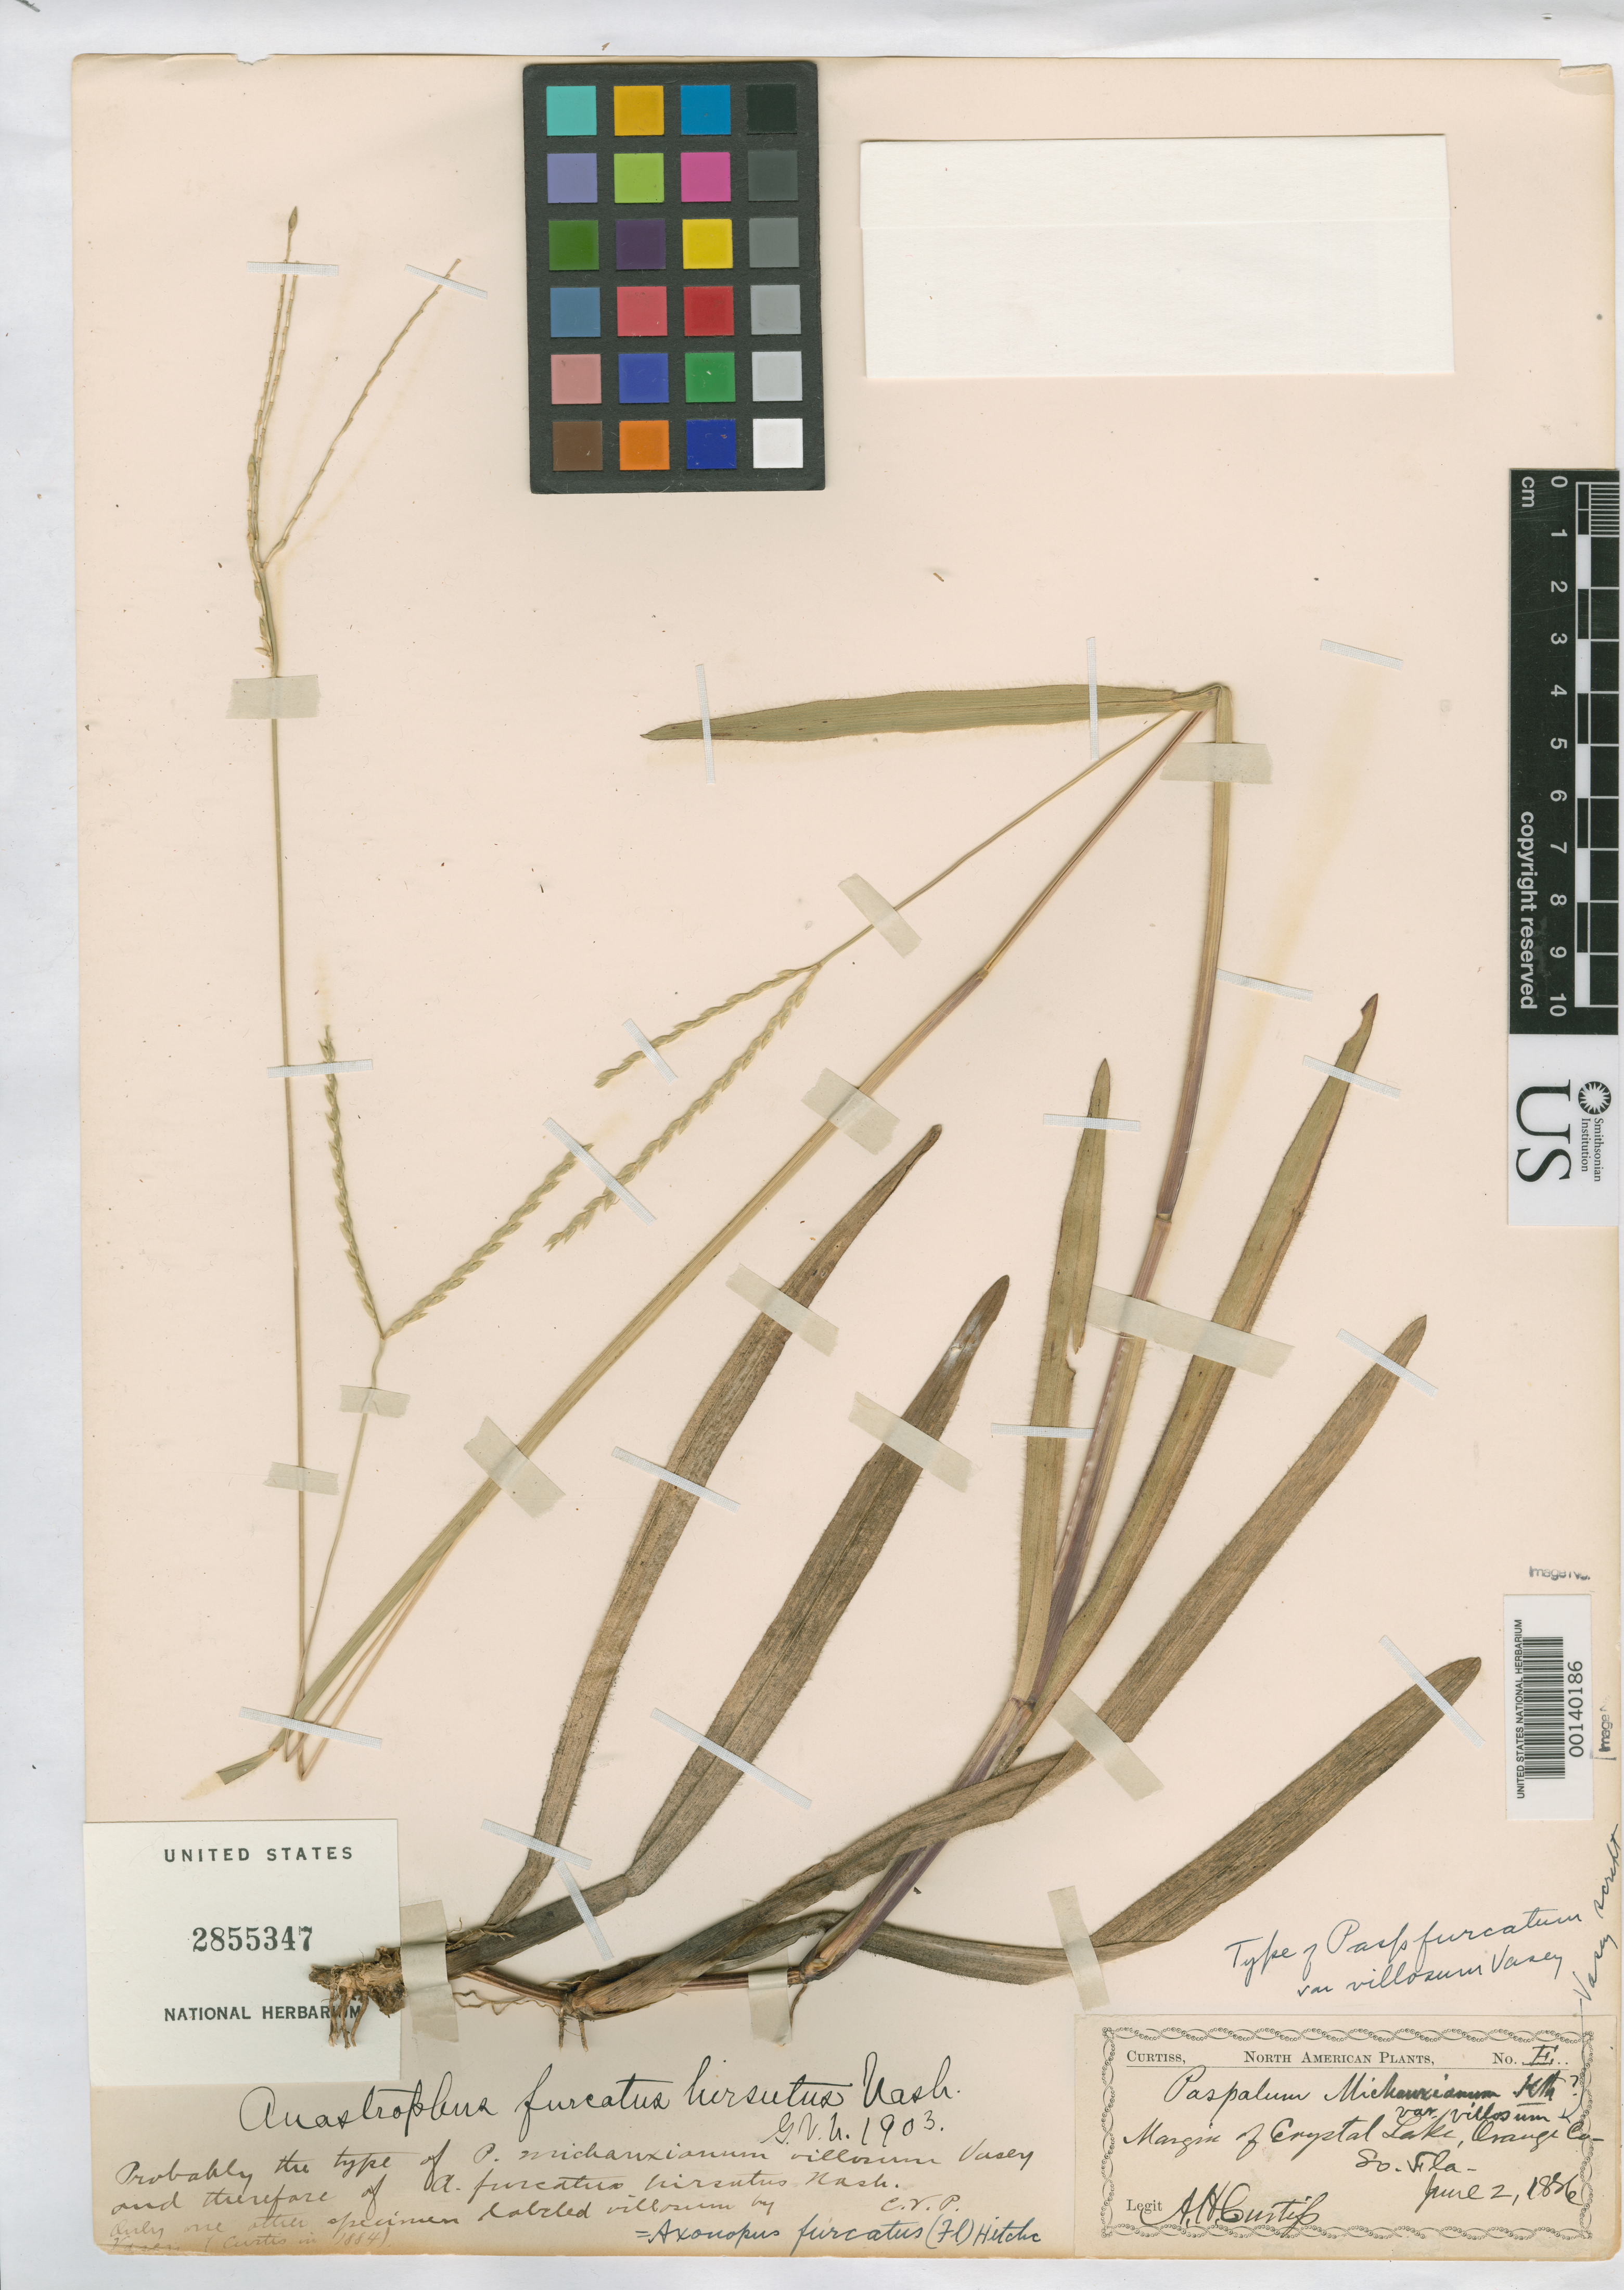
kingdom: Plantae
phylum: Tracheophyta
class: Liliopsida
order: Poales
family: Poaceae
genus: Paspalum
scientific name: Paspalum michauxianum var. villosum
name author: Vasey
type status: Type Collection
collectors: A. H. Curtiss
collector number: E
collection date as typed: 02 Jun 1886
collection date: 1886-06-02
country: United States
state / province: Florida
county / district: Orange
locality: Margin of Crystal Lake, Orange Co.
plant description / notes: Annotated as "Anastrophus furcatus hirsutus Nash G.V.N. [=George V. Nash] 1903" but that name apparently not published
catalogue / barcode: US 2855347